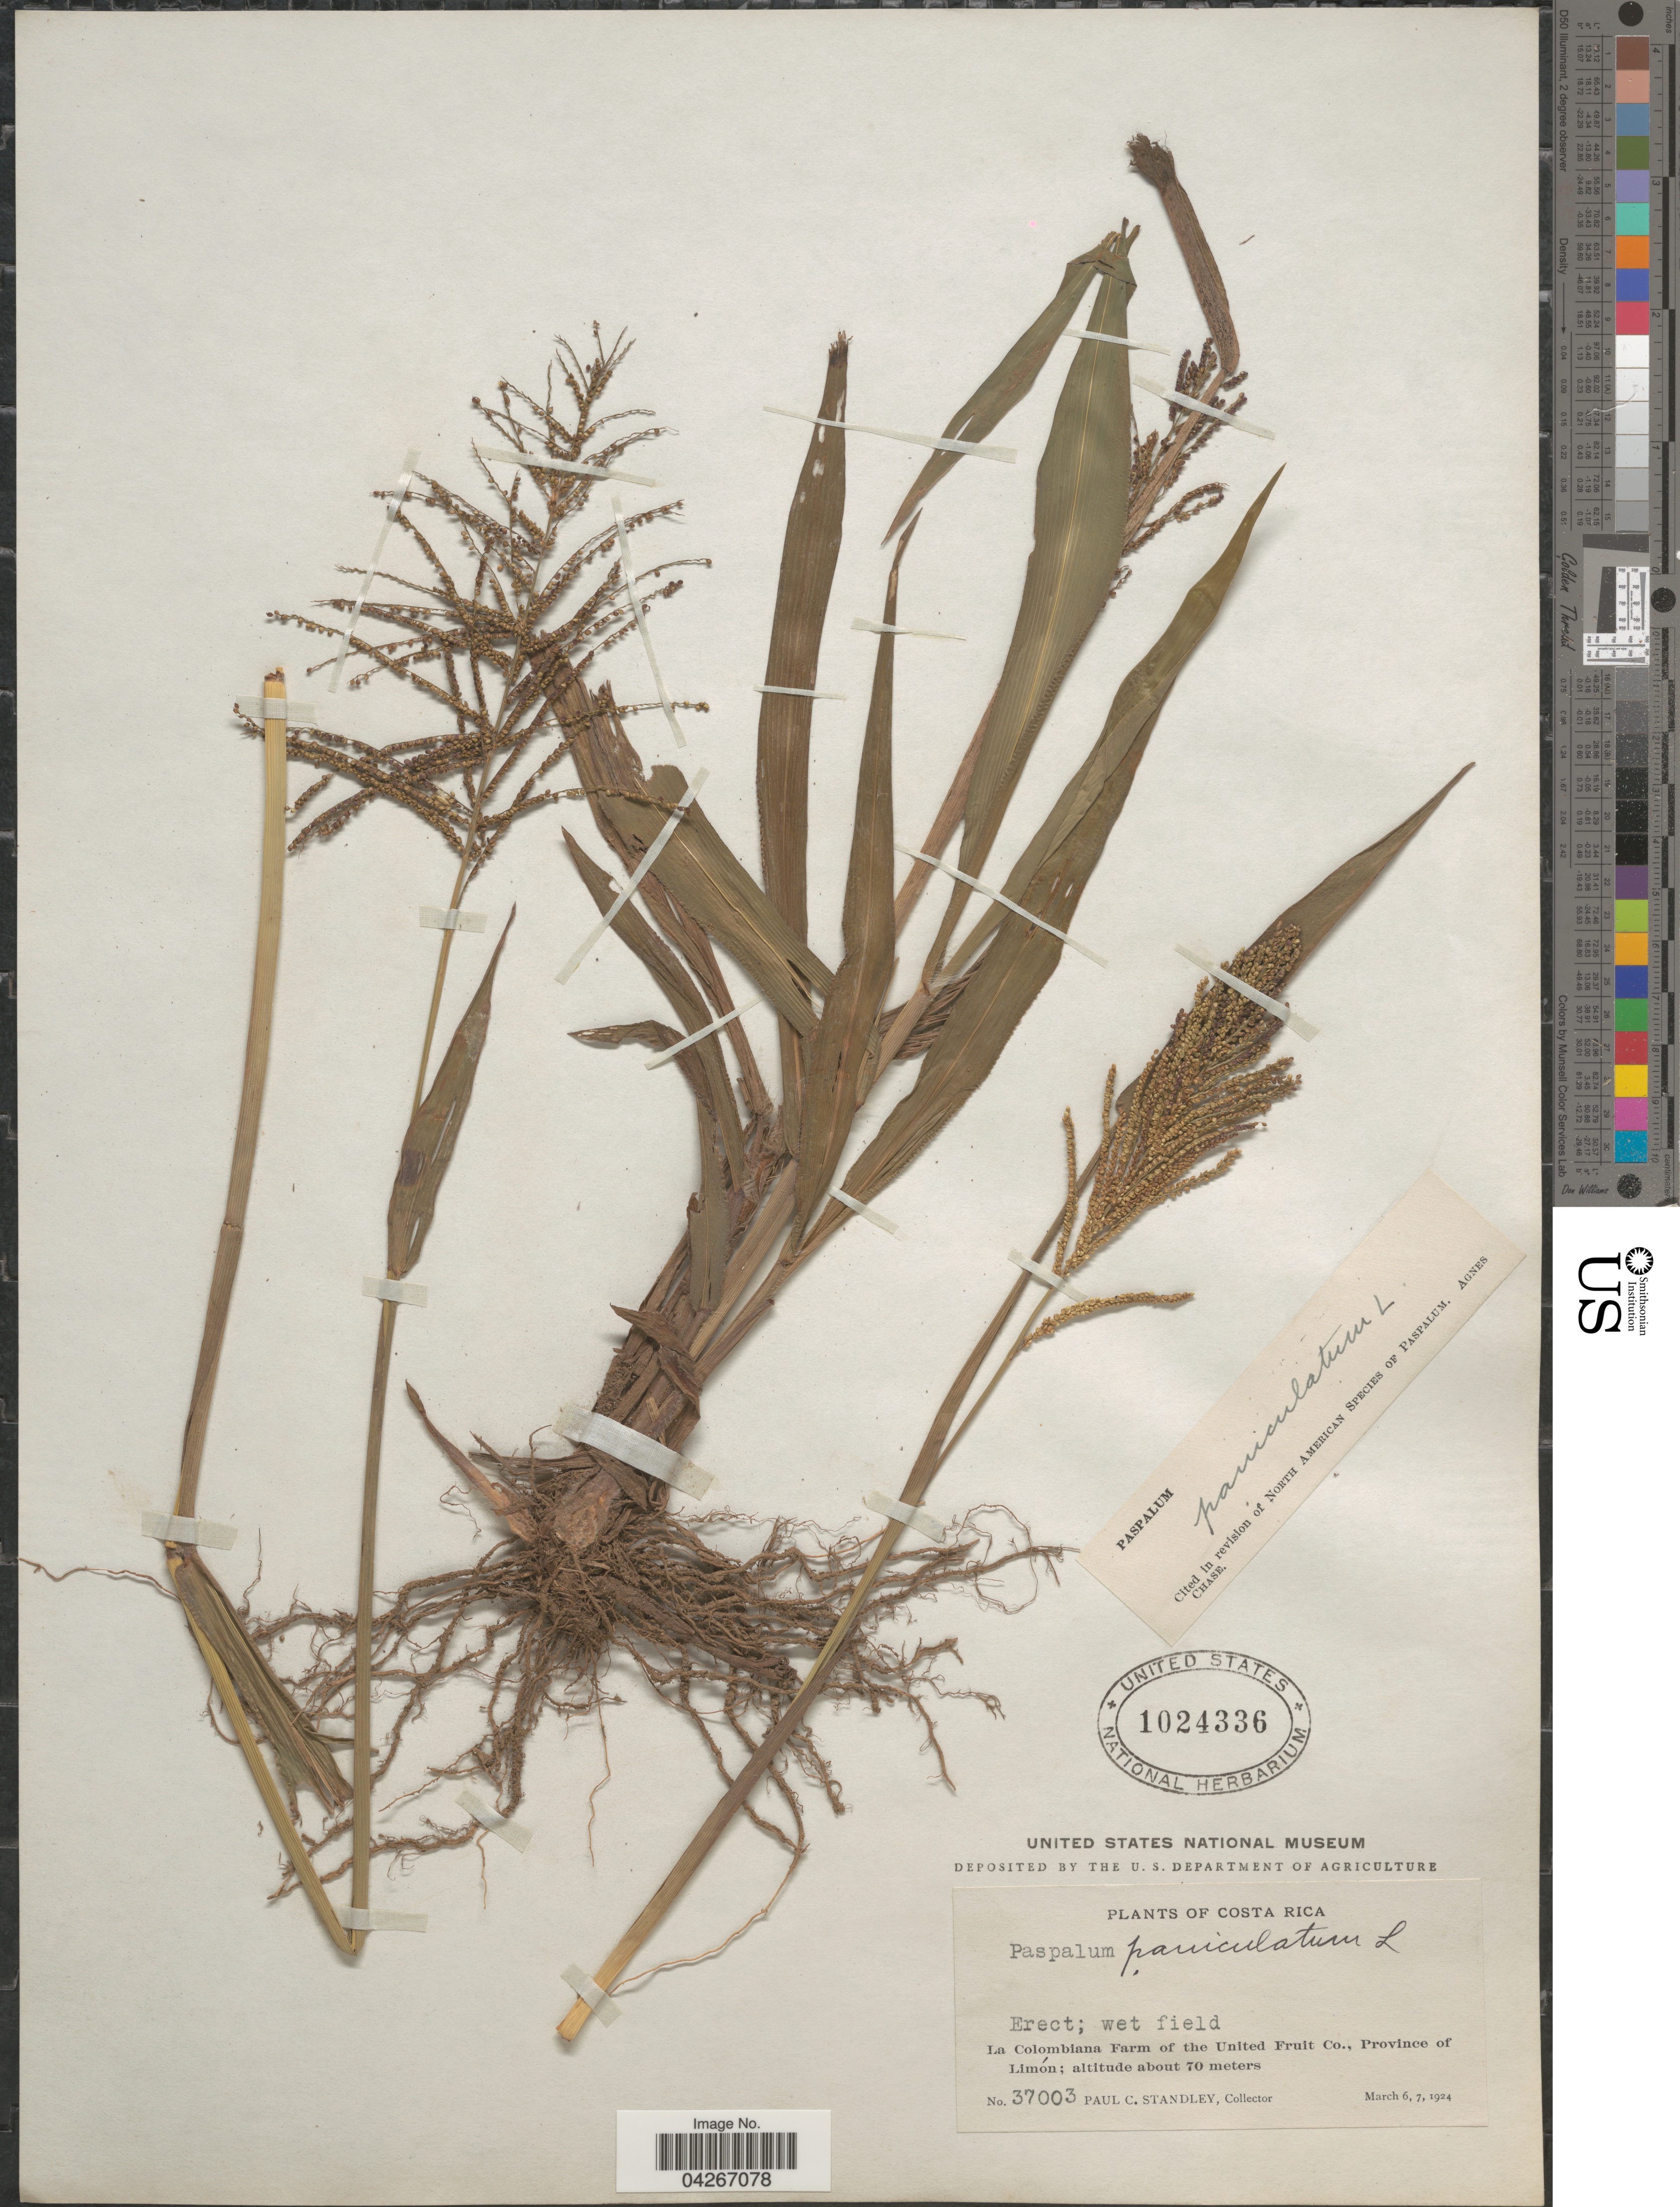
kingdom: Plantae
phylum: Tracheophyta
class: Liliopsida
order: Poales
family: Poaceae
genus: Paspalum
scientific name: Paspalum paniculatum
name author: L.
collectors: P. C. Standley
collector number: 37003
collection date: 1924-03-06/1924-03-07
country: Costa Rica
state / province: Limón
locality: La Colombiana Farm of the United Fruit Co.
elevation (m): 70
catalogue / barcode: US 1024336